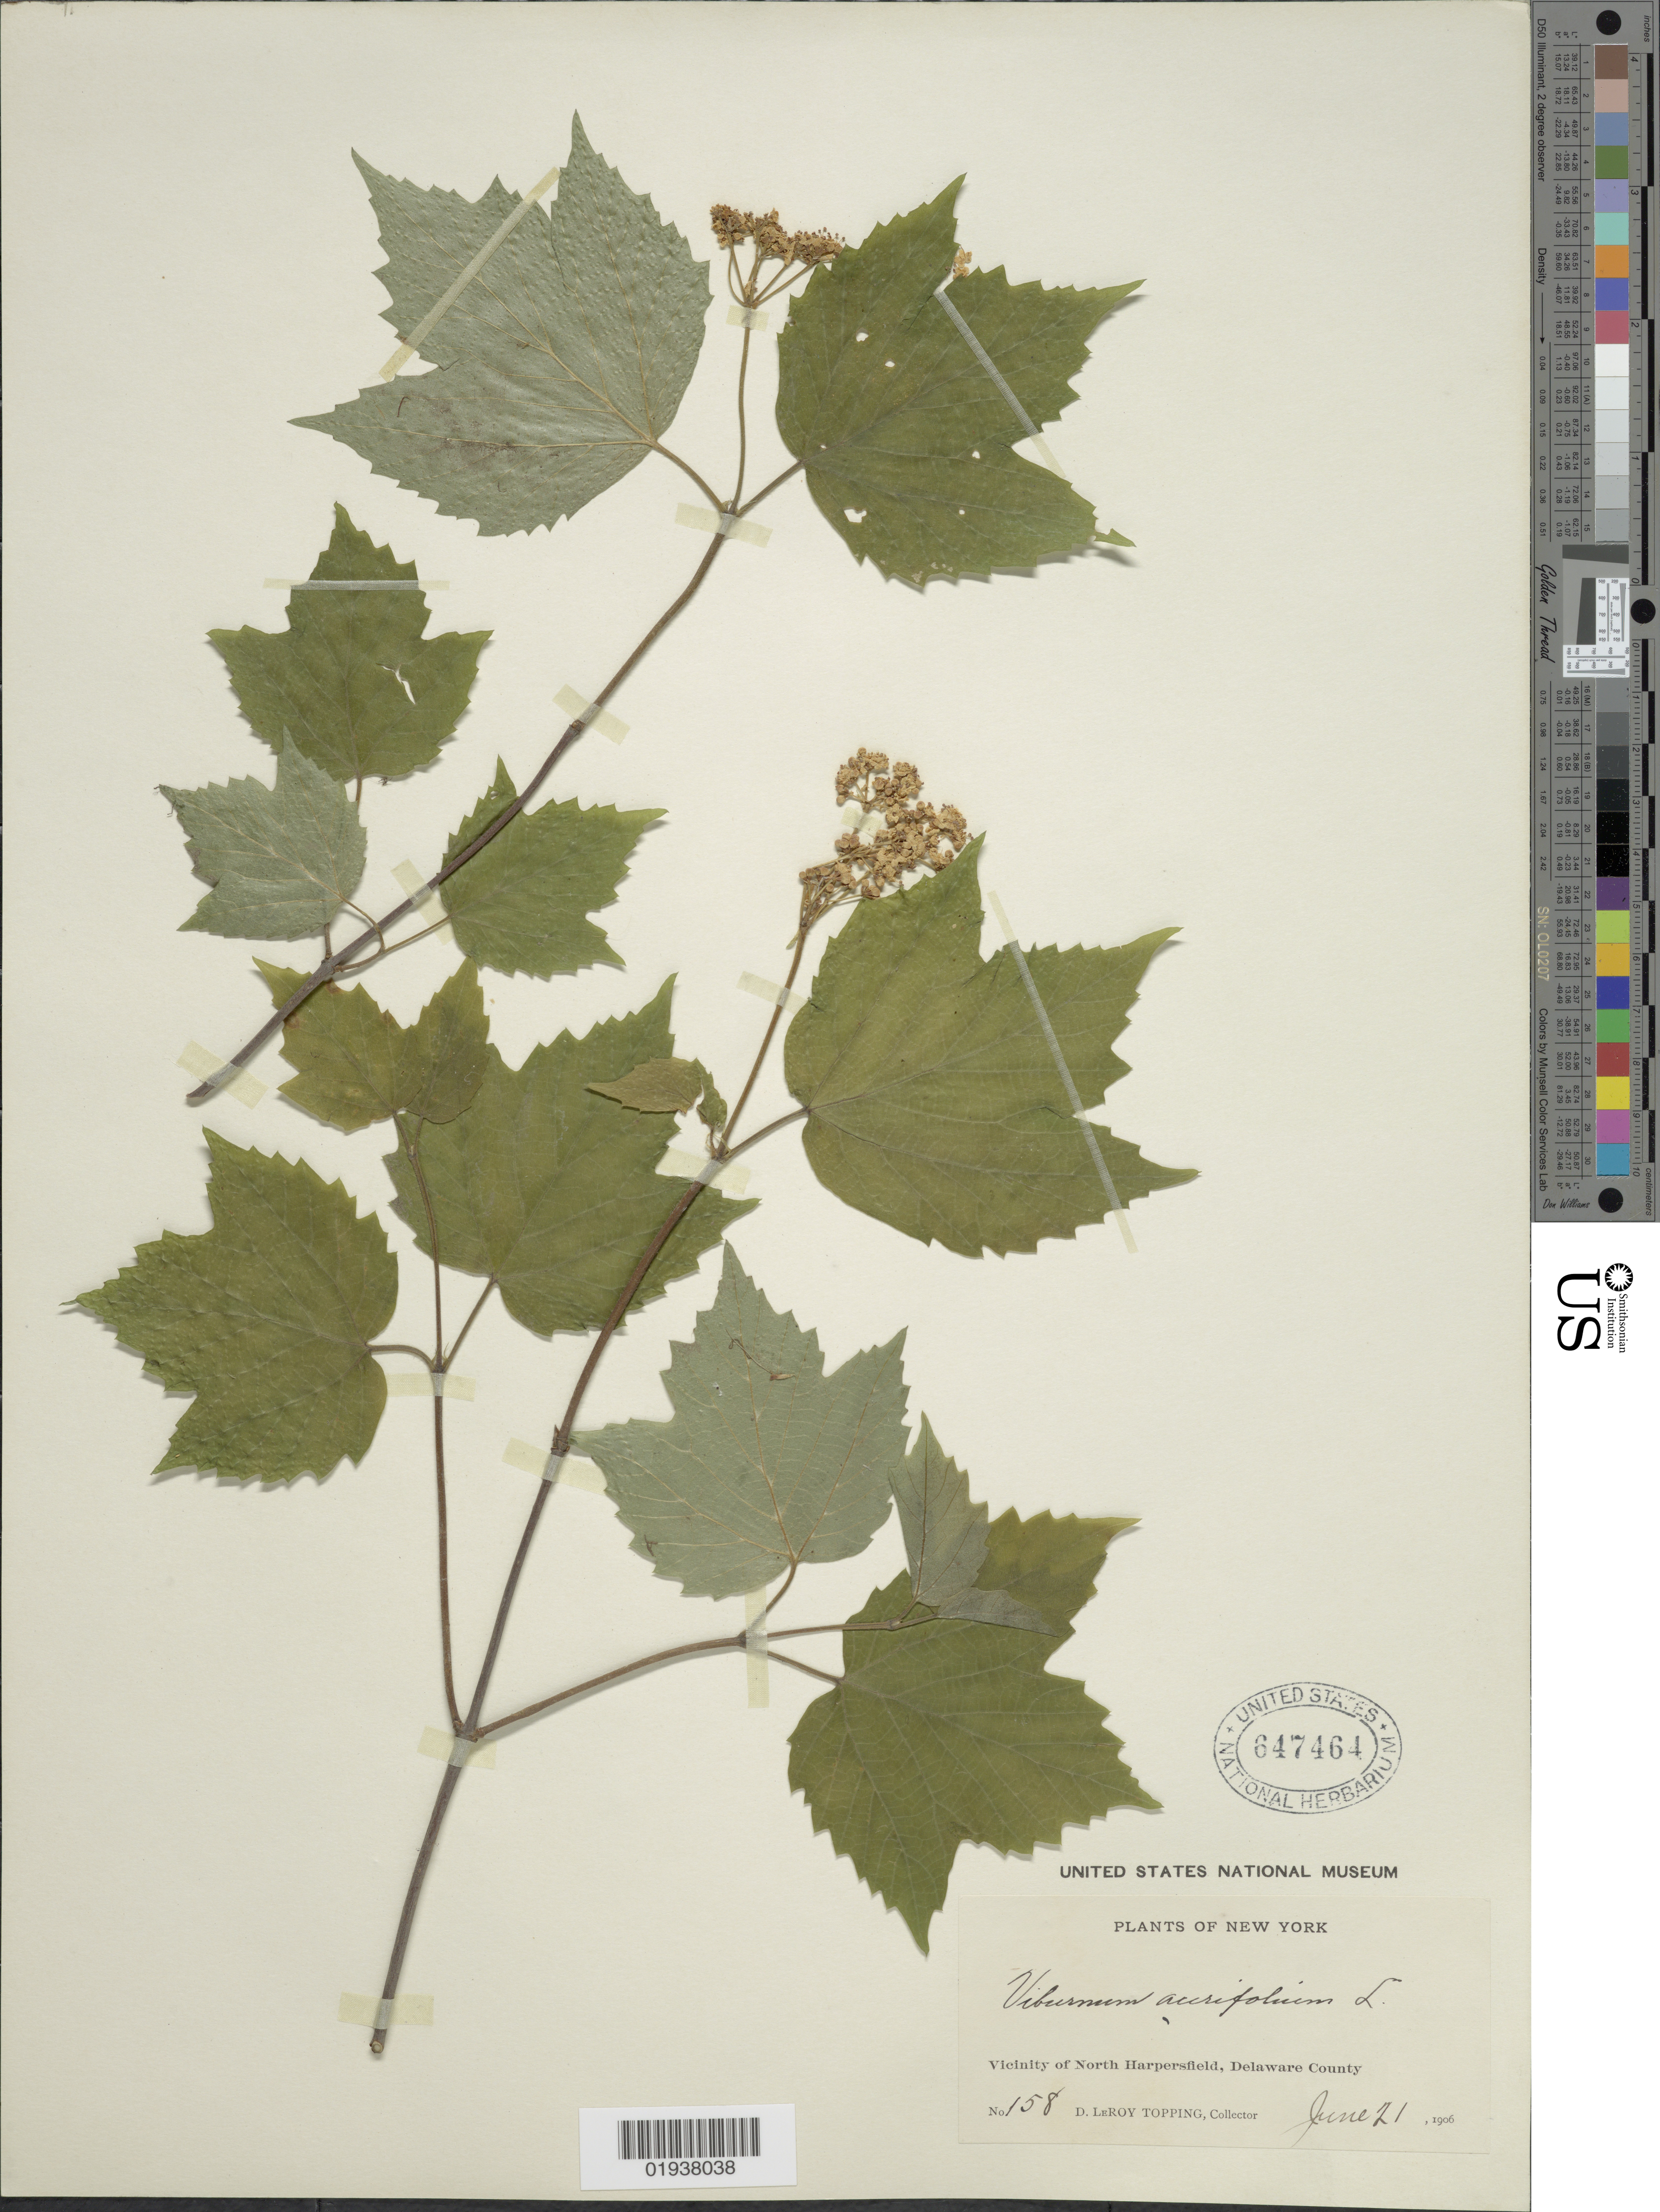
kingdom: Plantae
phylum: Tracheophyta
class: Magnoliopsida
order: Dipsacales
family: Viburnaceae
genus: Viburnum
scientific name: Viburnum acerifolium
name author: L.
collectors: D. L. Topping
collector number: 158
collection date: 1906-06-21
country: United States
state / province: New York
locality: Vicinity of North Harpersfield, Delaware County.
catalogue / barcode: US 647464